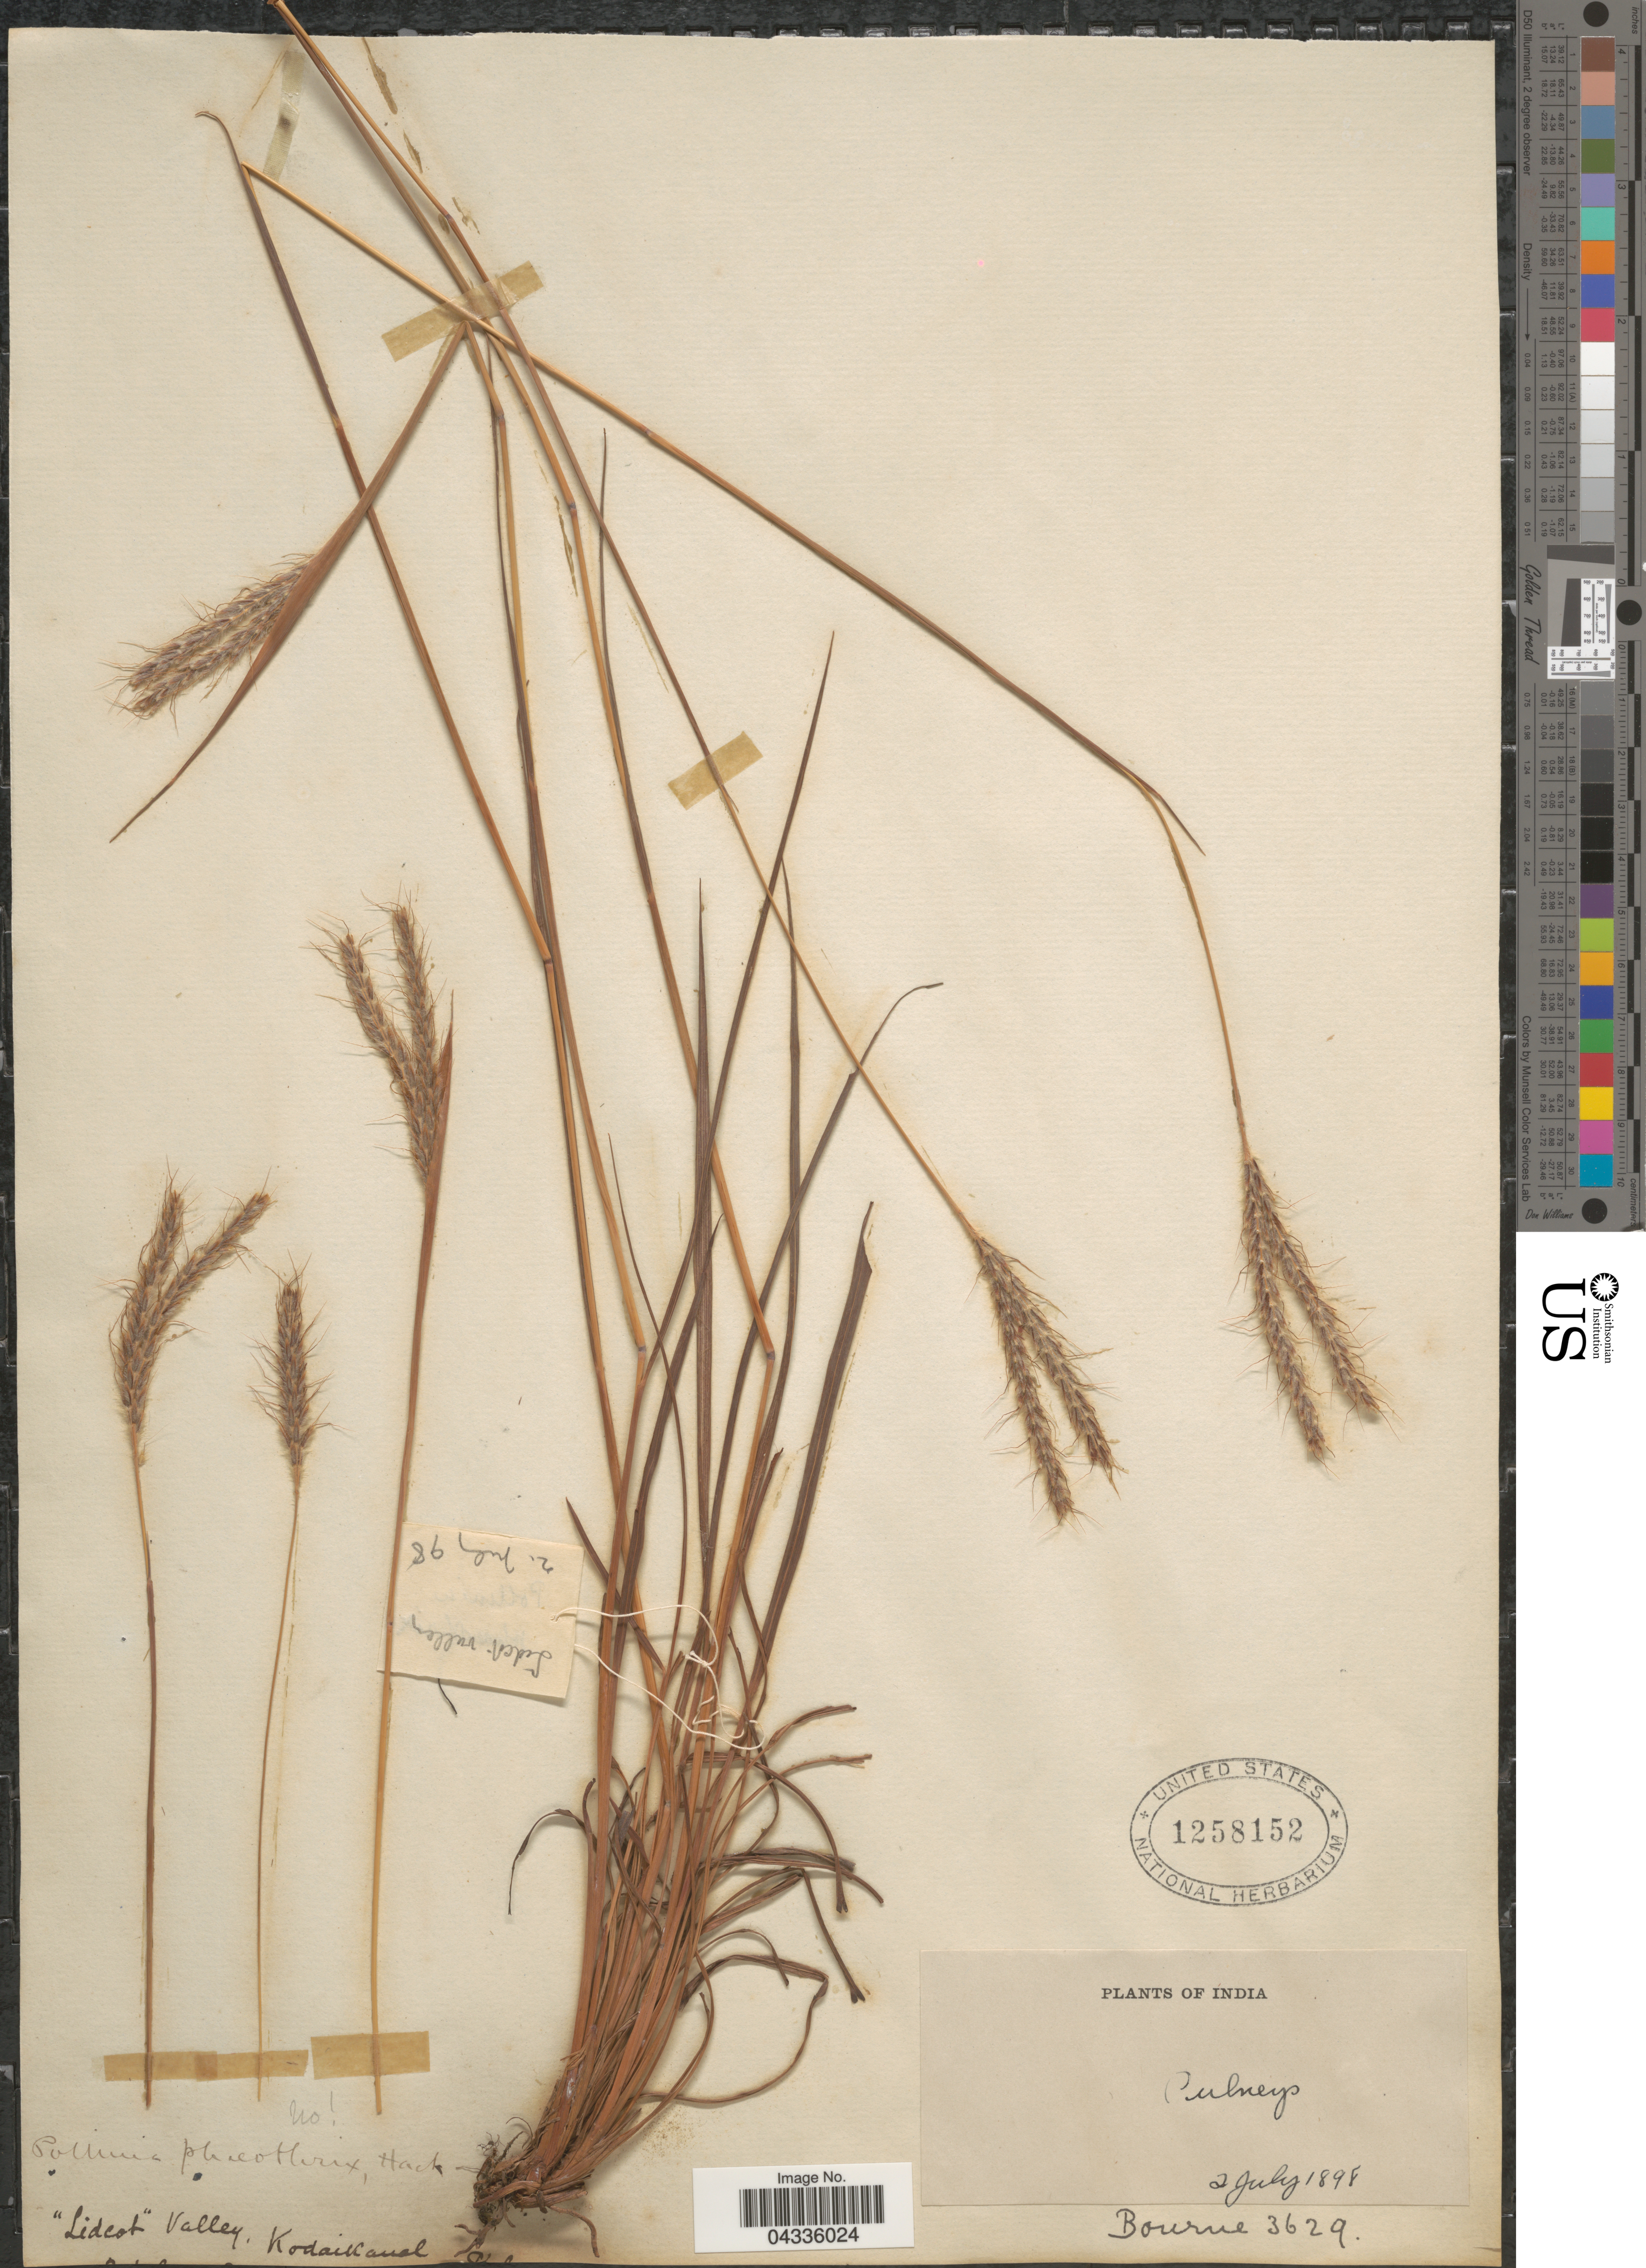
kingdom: Plantae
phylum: Tracheophyta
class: Liliopsida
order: Poales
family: Poaceae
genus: Eulalia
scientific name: Eulalia sp.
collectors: -- Bourne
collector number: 3629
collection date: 1898-07-02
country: India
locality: Pulneys. "Lidest" Valley. Kodiakanal.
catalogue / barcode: US 1258152